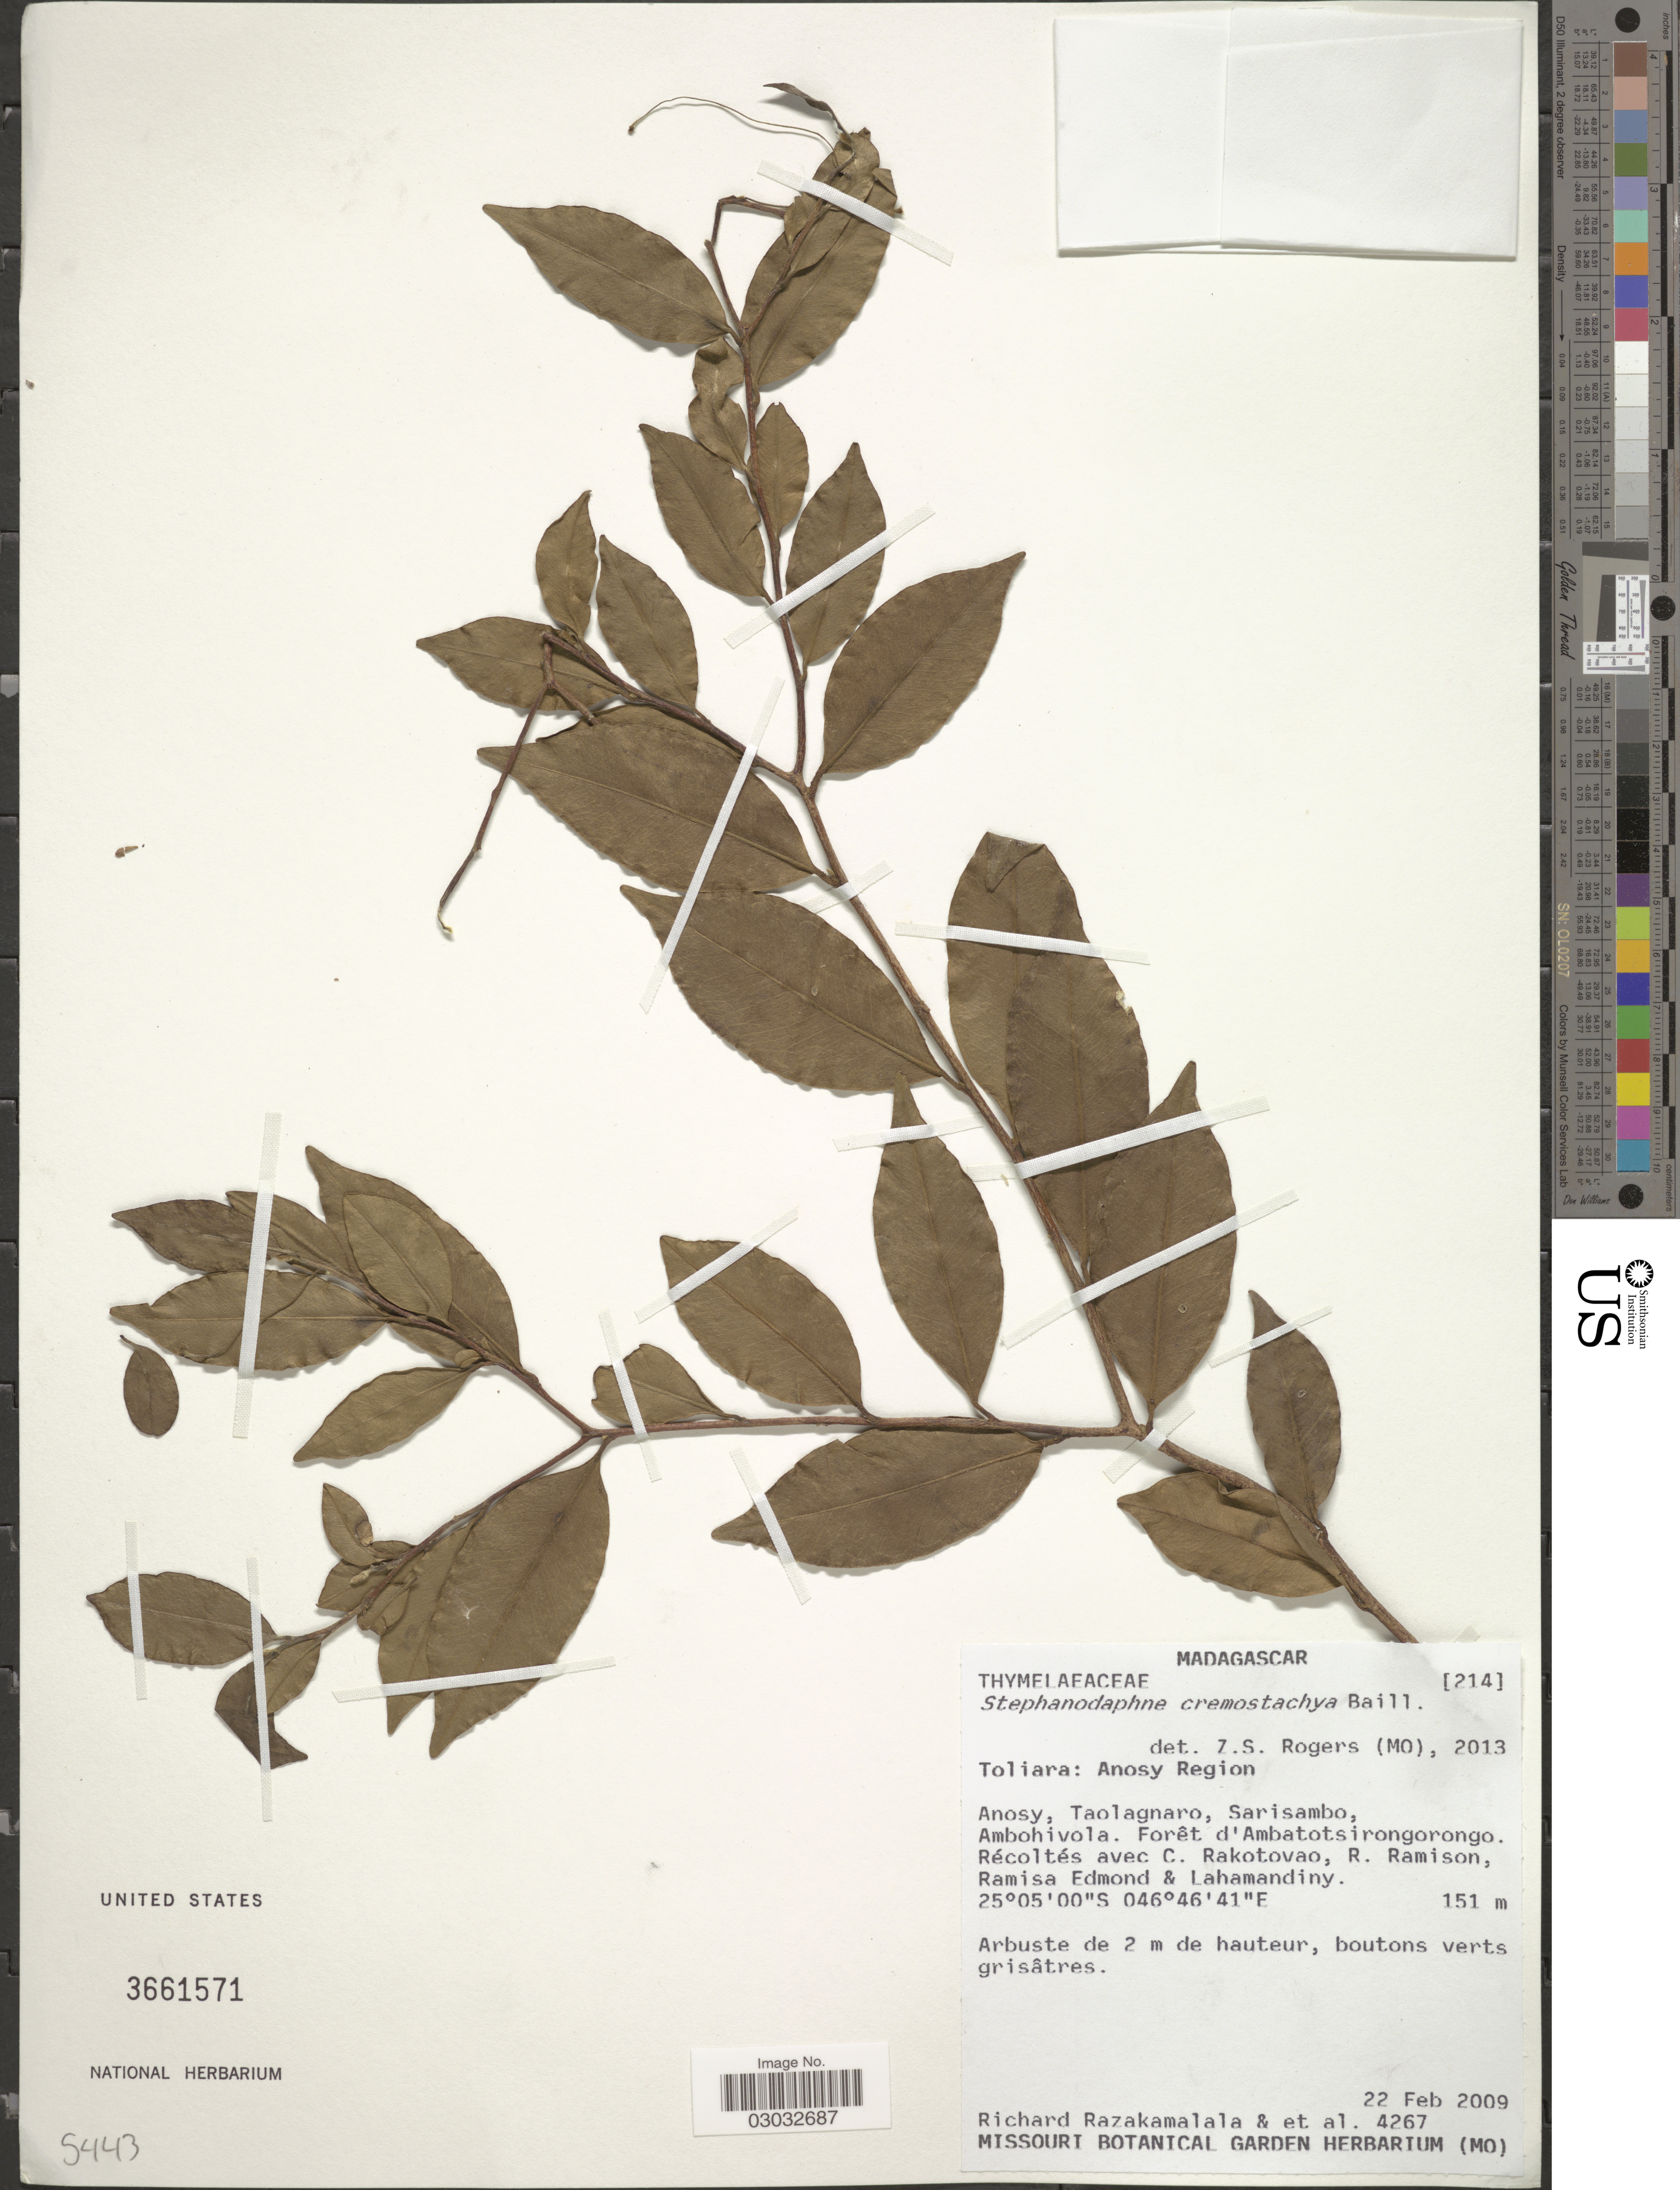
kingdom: Plantae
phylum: Tracheophyta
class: Magnoliopsida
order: Malvales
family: Thymelaeaceae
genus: Stephanodaphne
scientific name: Stephanodaphne cremostachya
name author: Baill.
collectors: R. Razakamalala, C. Rakotovao, R. Ramison, E. Ramisa & Lahamandiny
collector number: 4267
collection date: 2009-02-22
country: Madagascar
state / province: Anosy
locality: Anosy Region. Anosy, Taolagnaro, Sarisambo, Ambohivola. Forêt d'Ambatotsirongorongo.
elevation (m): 151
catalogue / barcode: US 3661571